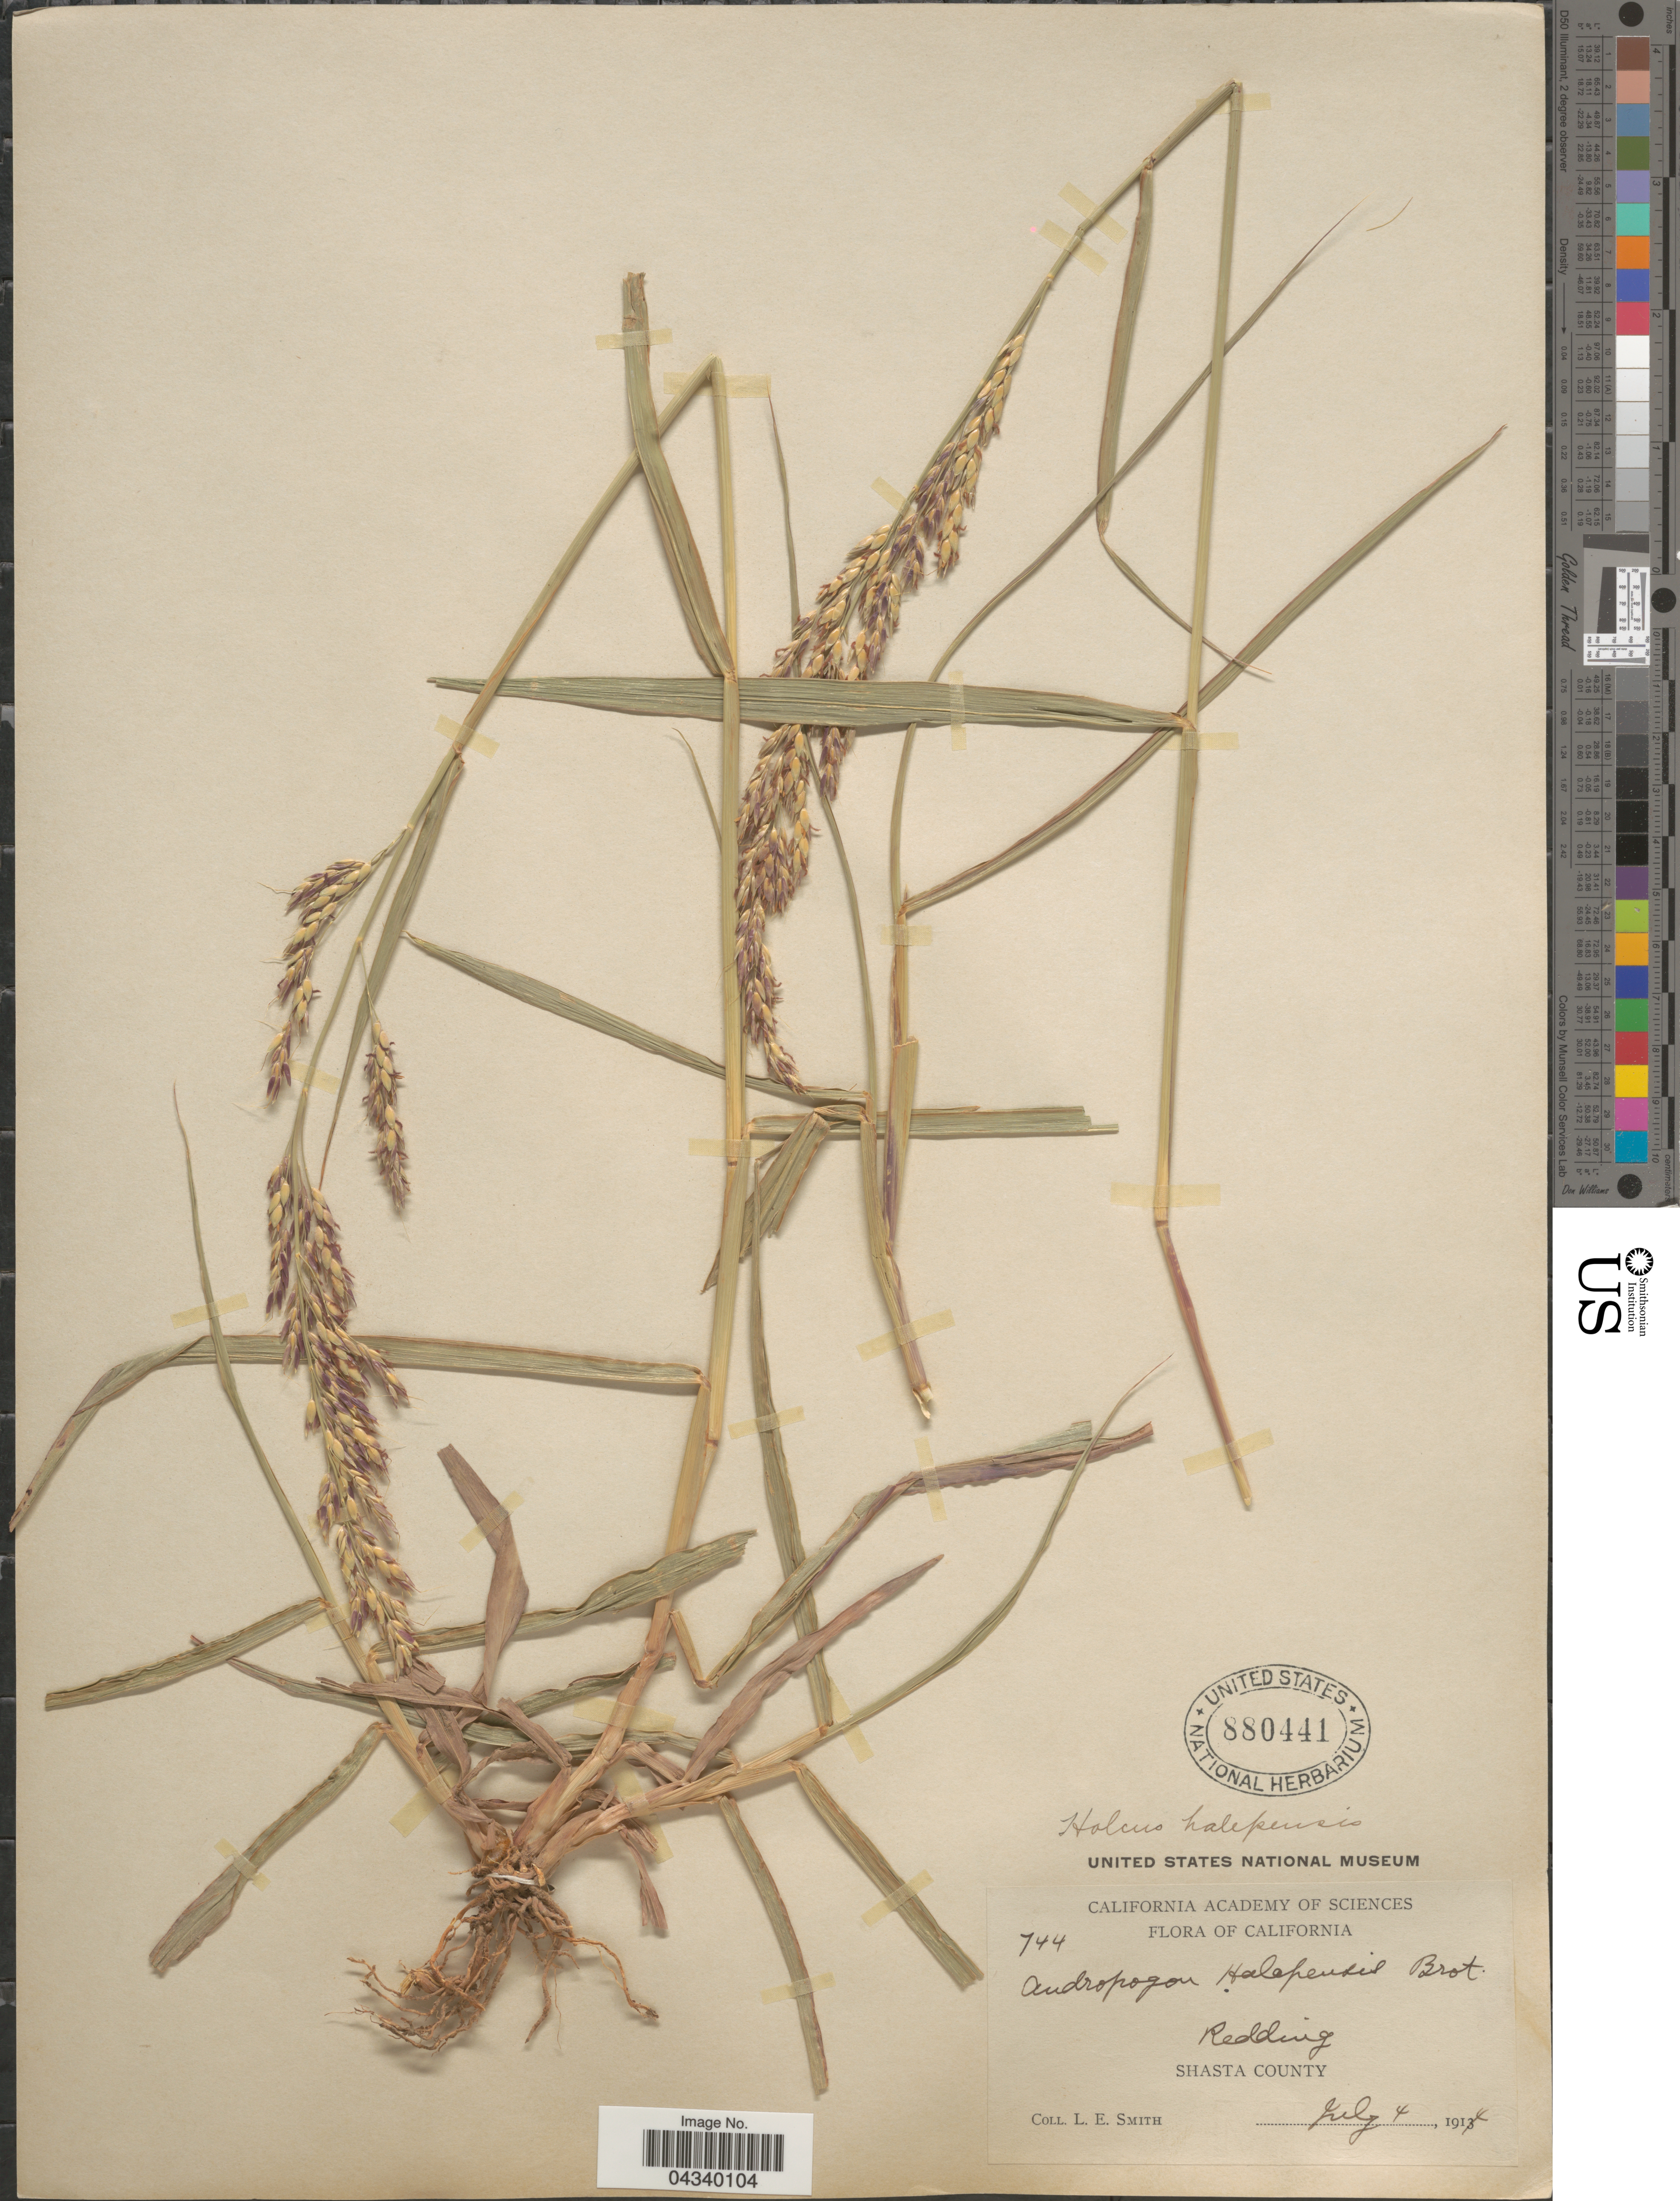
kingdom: Plantae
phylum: Tracheophyta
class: Liliopsida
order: Poales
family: Poaceae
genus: Sorghum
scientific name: Sorghum halepense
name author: (L.) Pers.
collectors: L. E. Smith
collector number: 744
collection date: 1914-07-04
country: United States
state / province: California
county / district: Shasta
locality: Redding. Shasta County.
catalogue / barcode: US 880441